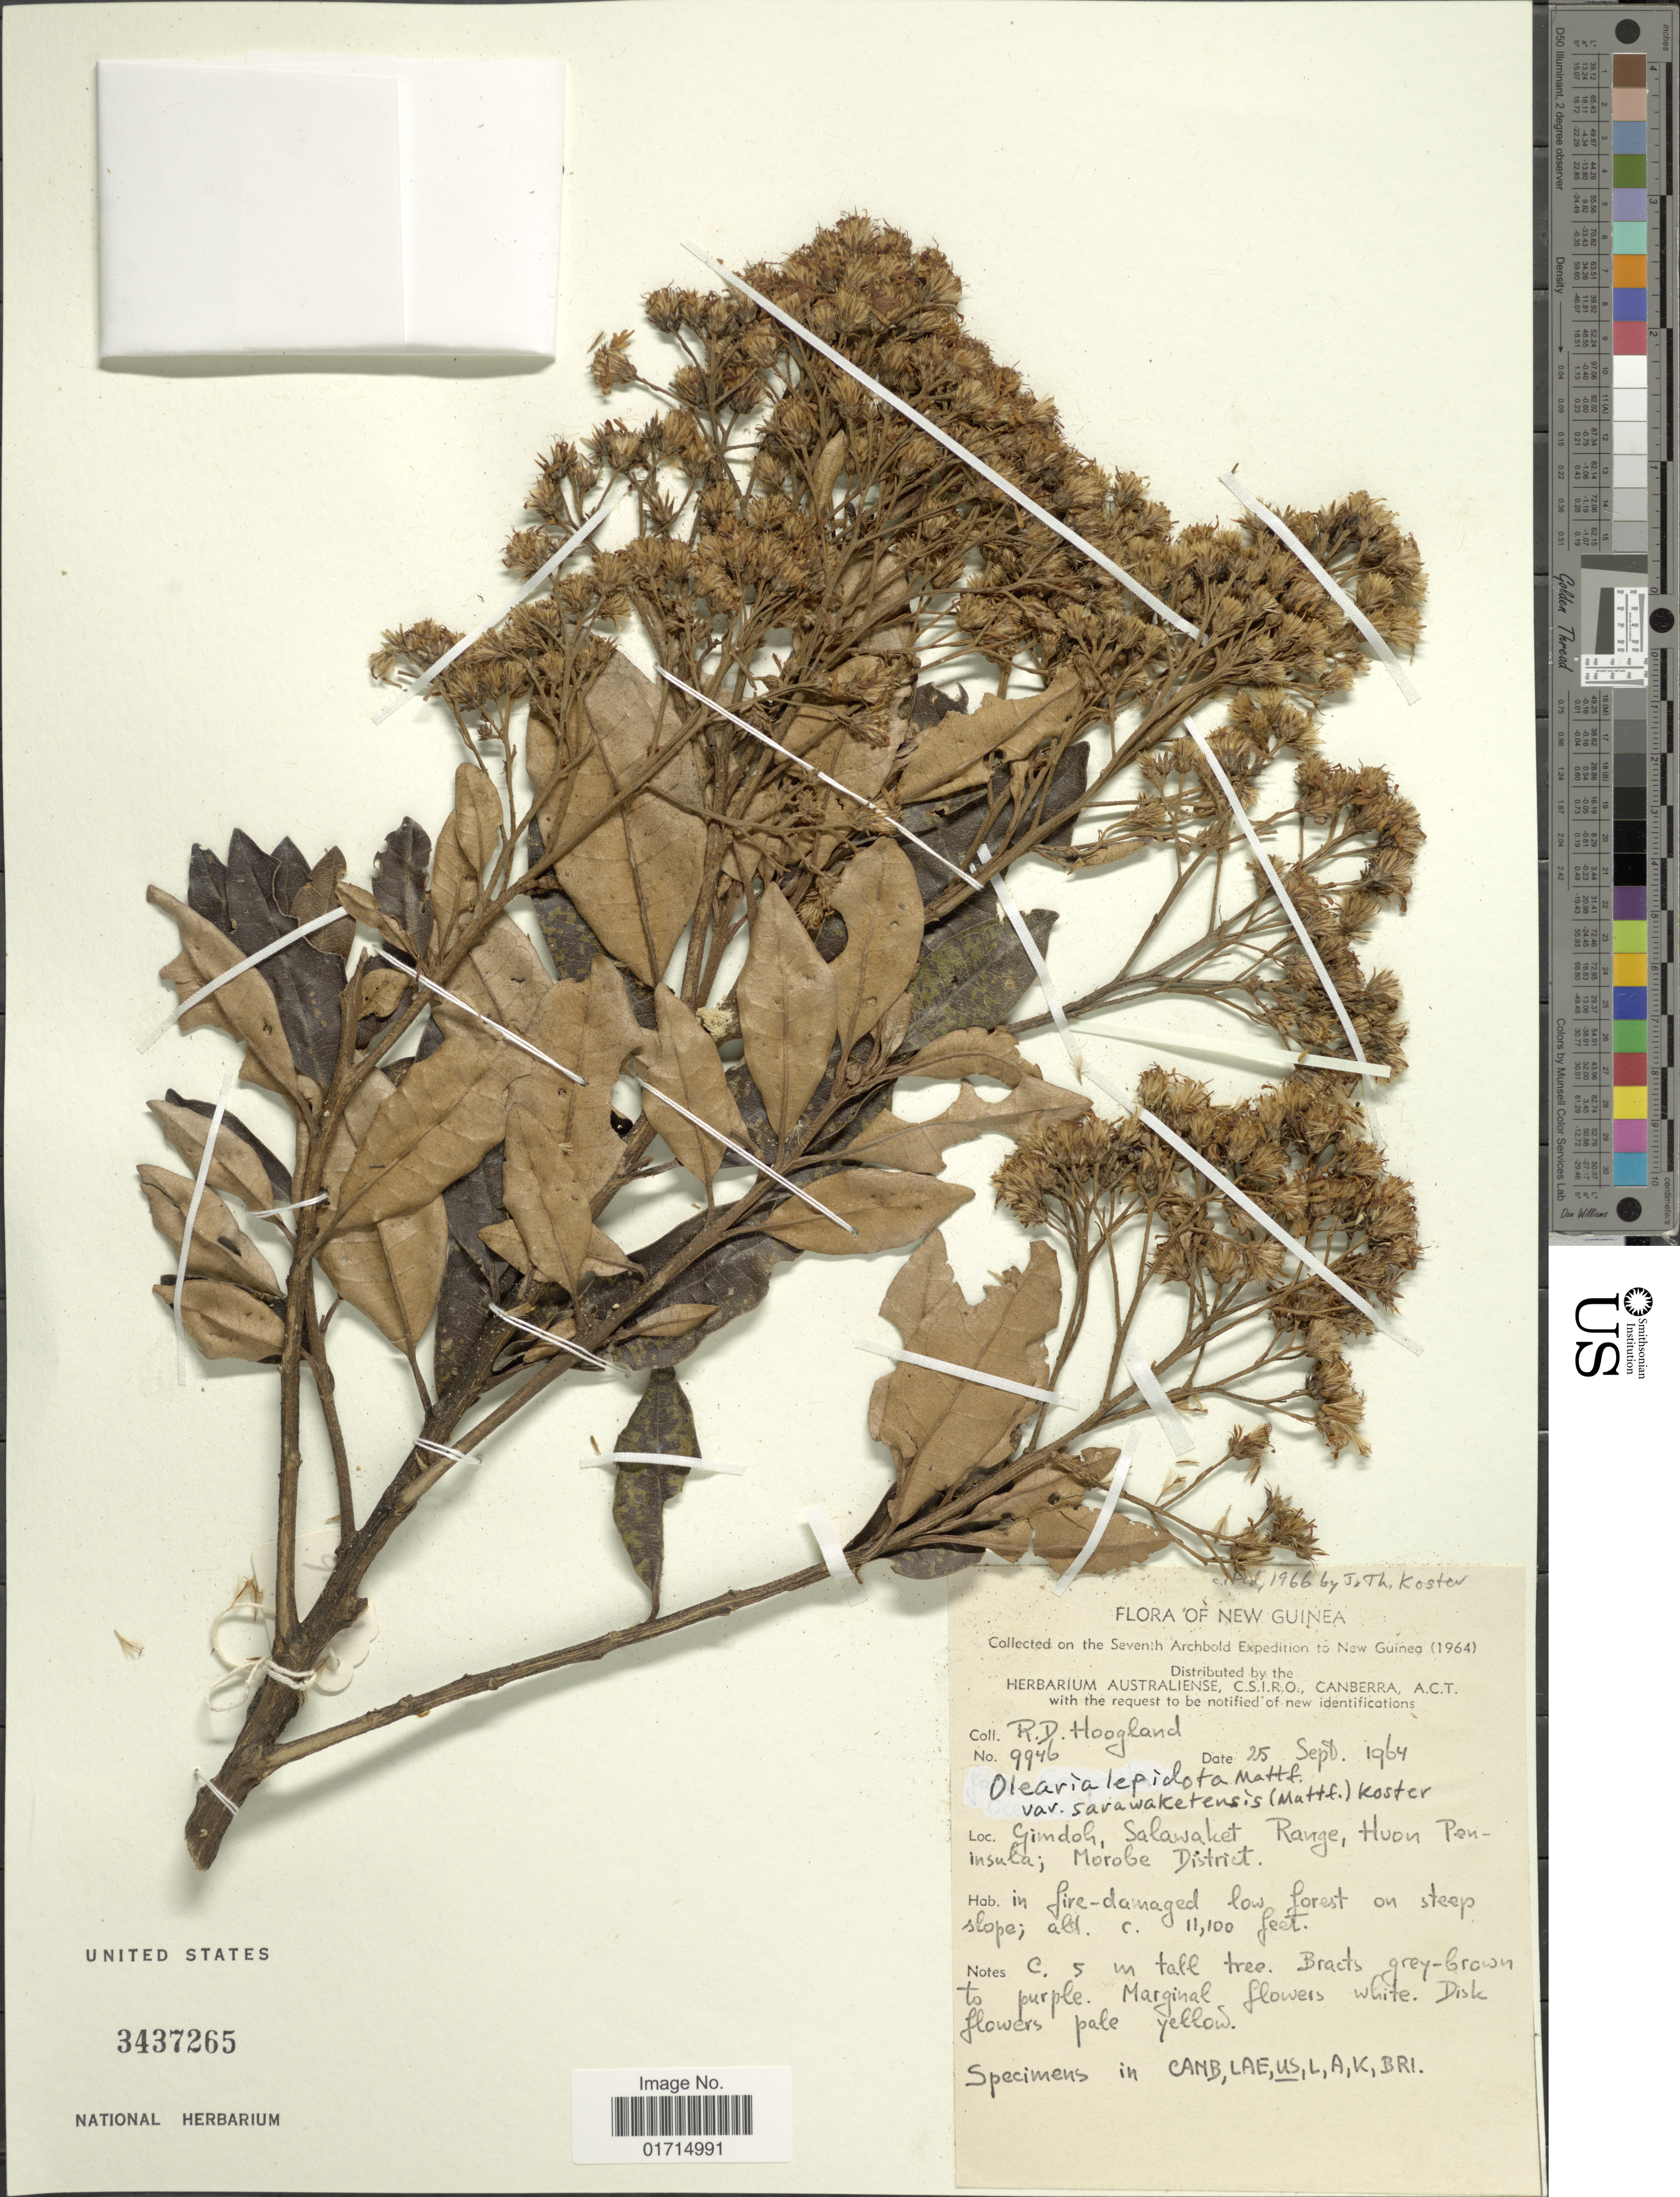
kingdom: Plantae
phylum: Tracheophyta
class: Magnoliopsida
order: Asterales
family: Asteraceae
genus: Olearia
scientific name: Olearia lepidota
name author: Mattf.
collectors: R. D. Hoogland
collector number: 9946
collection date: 1964-09-25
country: Papua New Guinea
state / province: Morobe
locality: Gimdoh, Salwaket Range, Huon Peninsula; Morobe District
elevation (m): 3383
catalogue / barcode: US 3437265